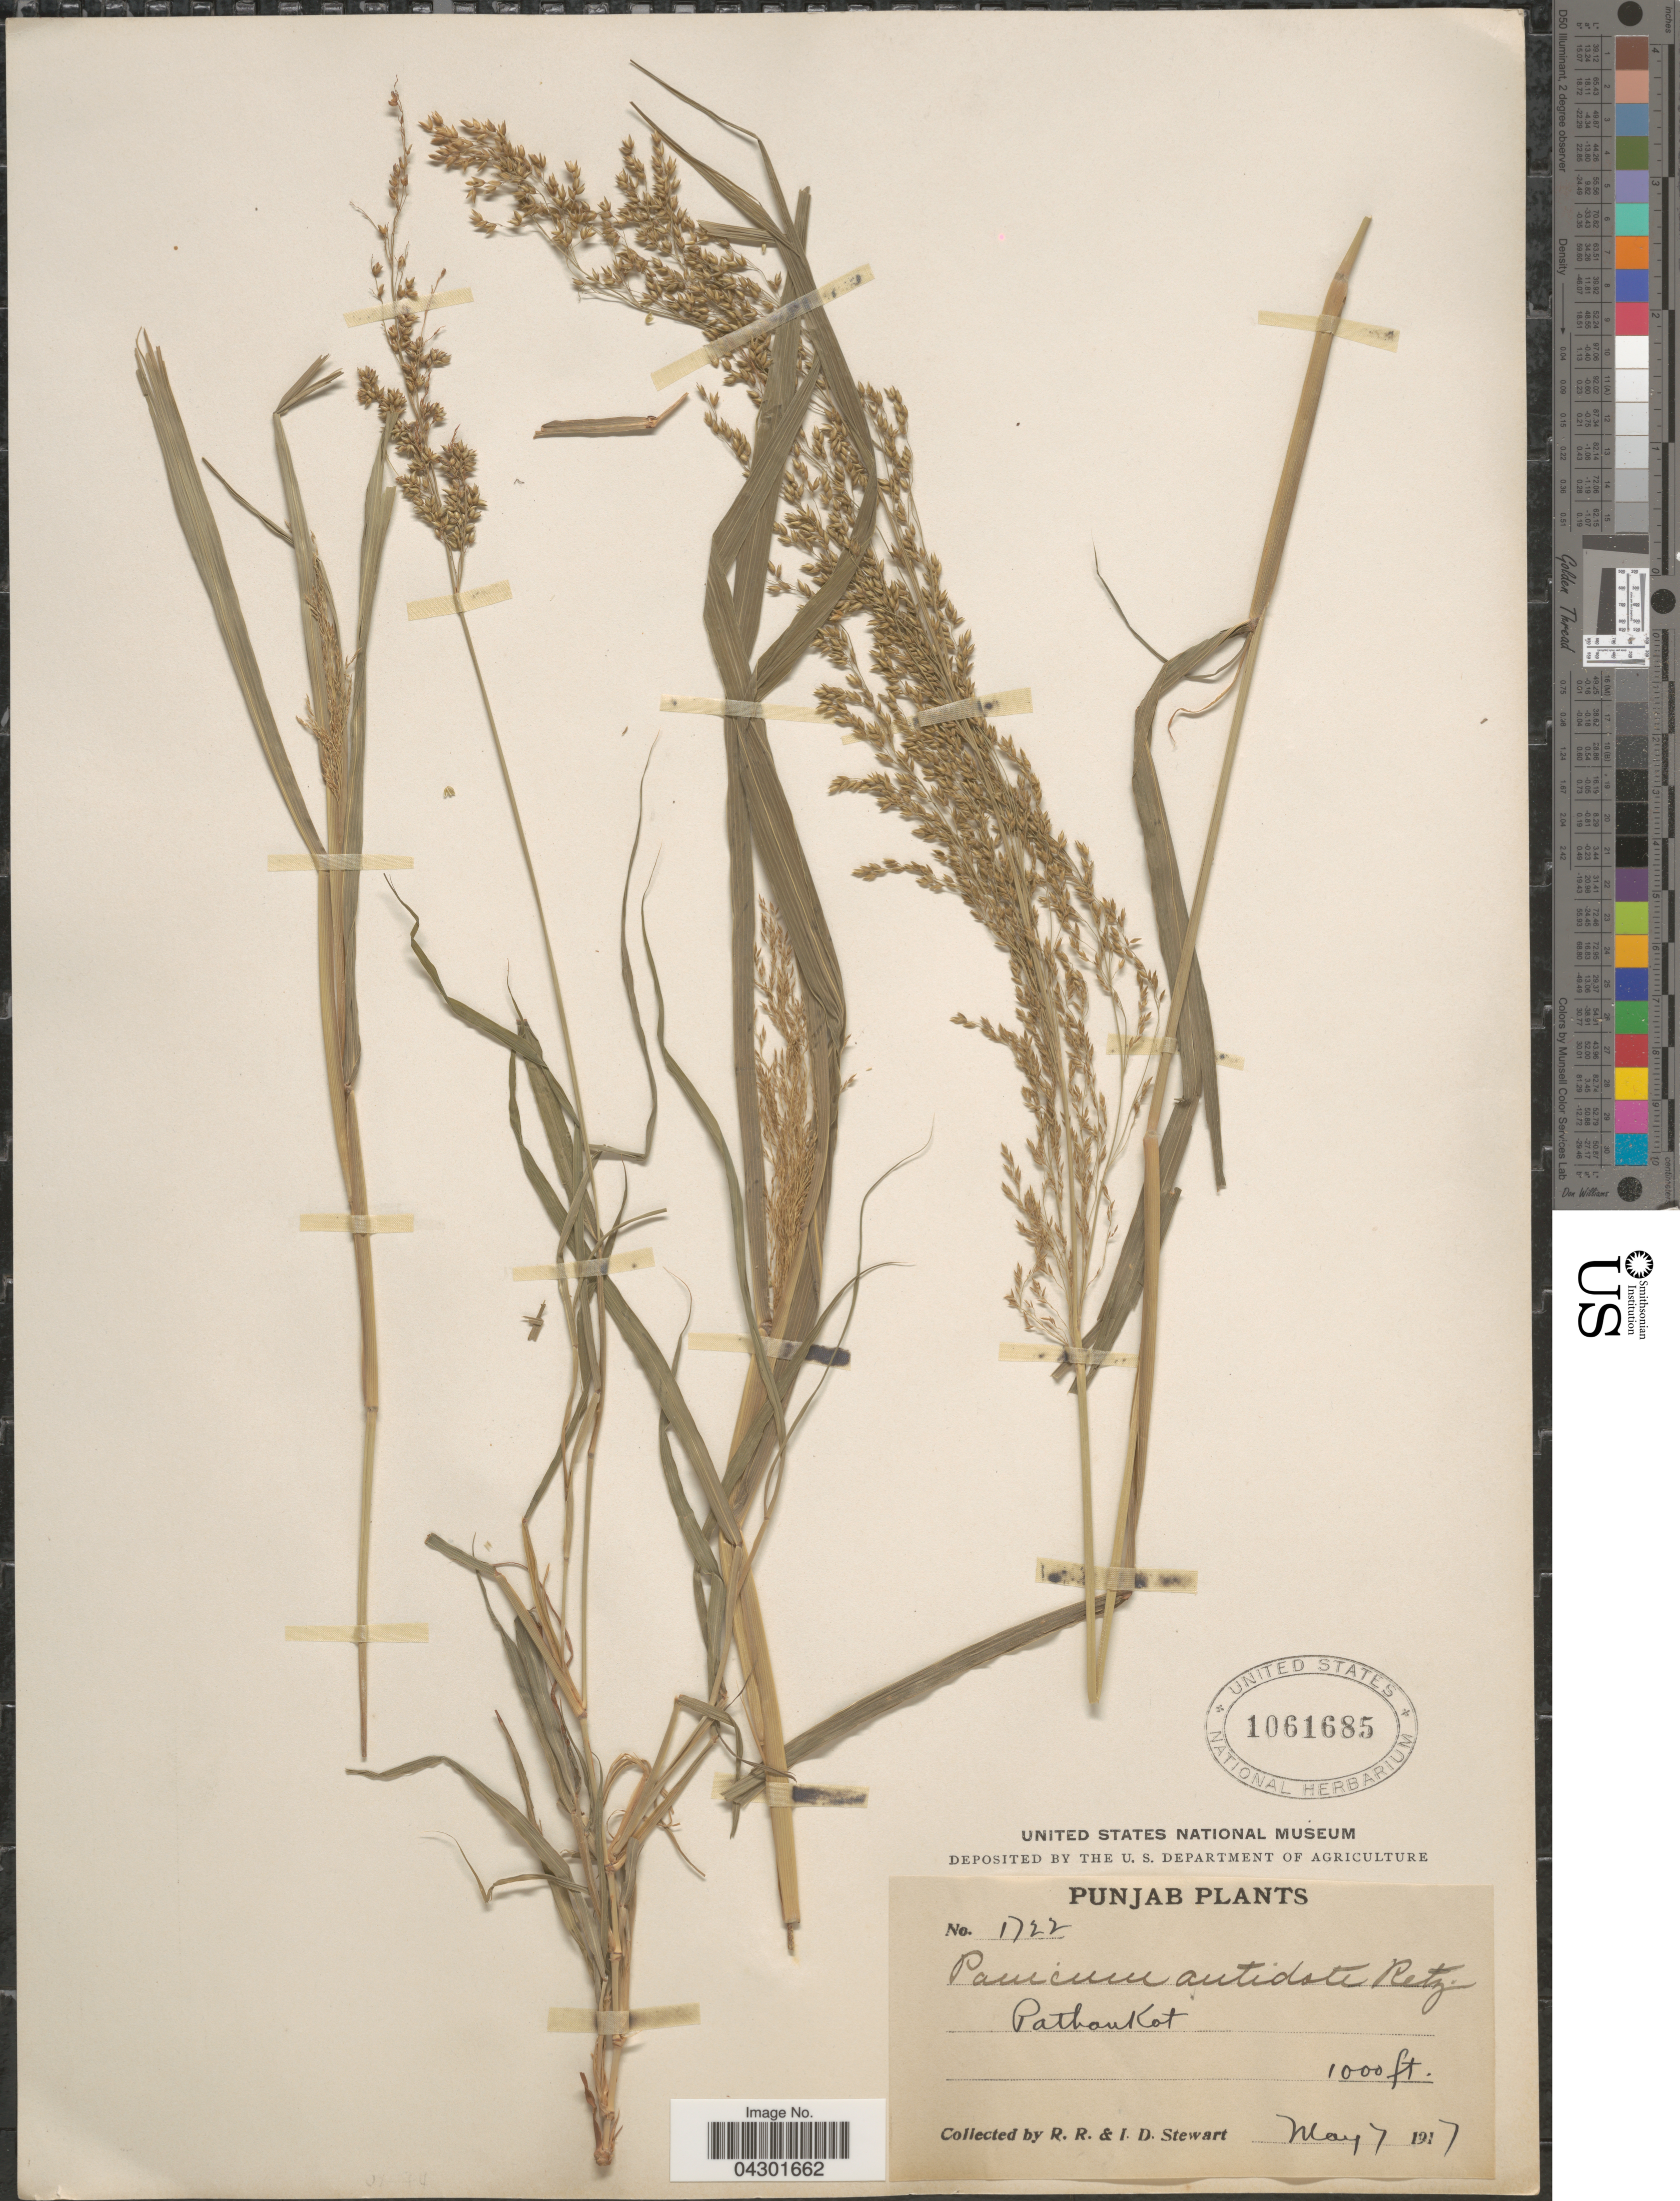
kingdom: Plantae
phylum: Tracheophyta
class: Liliopsida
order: Poales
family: Poaceae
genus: Panicum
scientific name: Panicum antidotale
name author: Retz.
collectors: R. Stewart & I. Stewart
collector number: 1722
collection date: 1917-05-07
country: India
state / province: Punjab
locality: Pathankot.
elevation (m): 305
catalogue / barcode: US 1061685